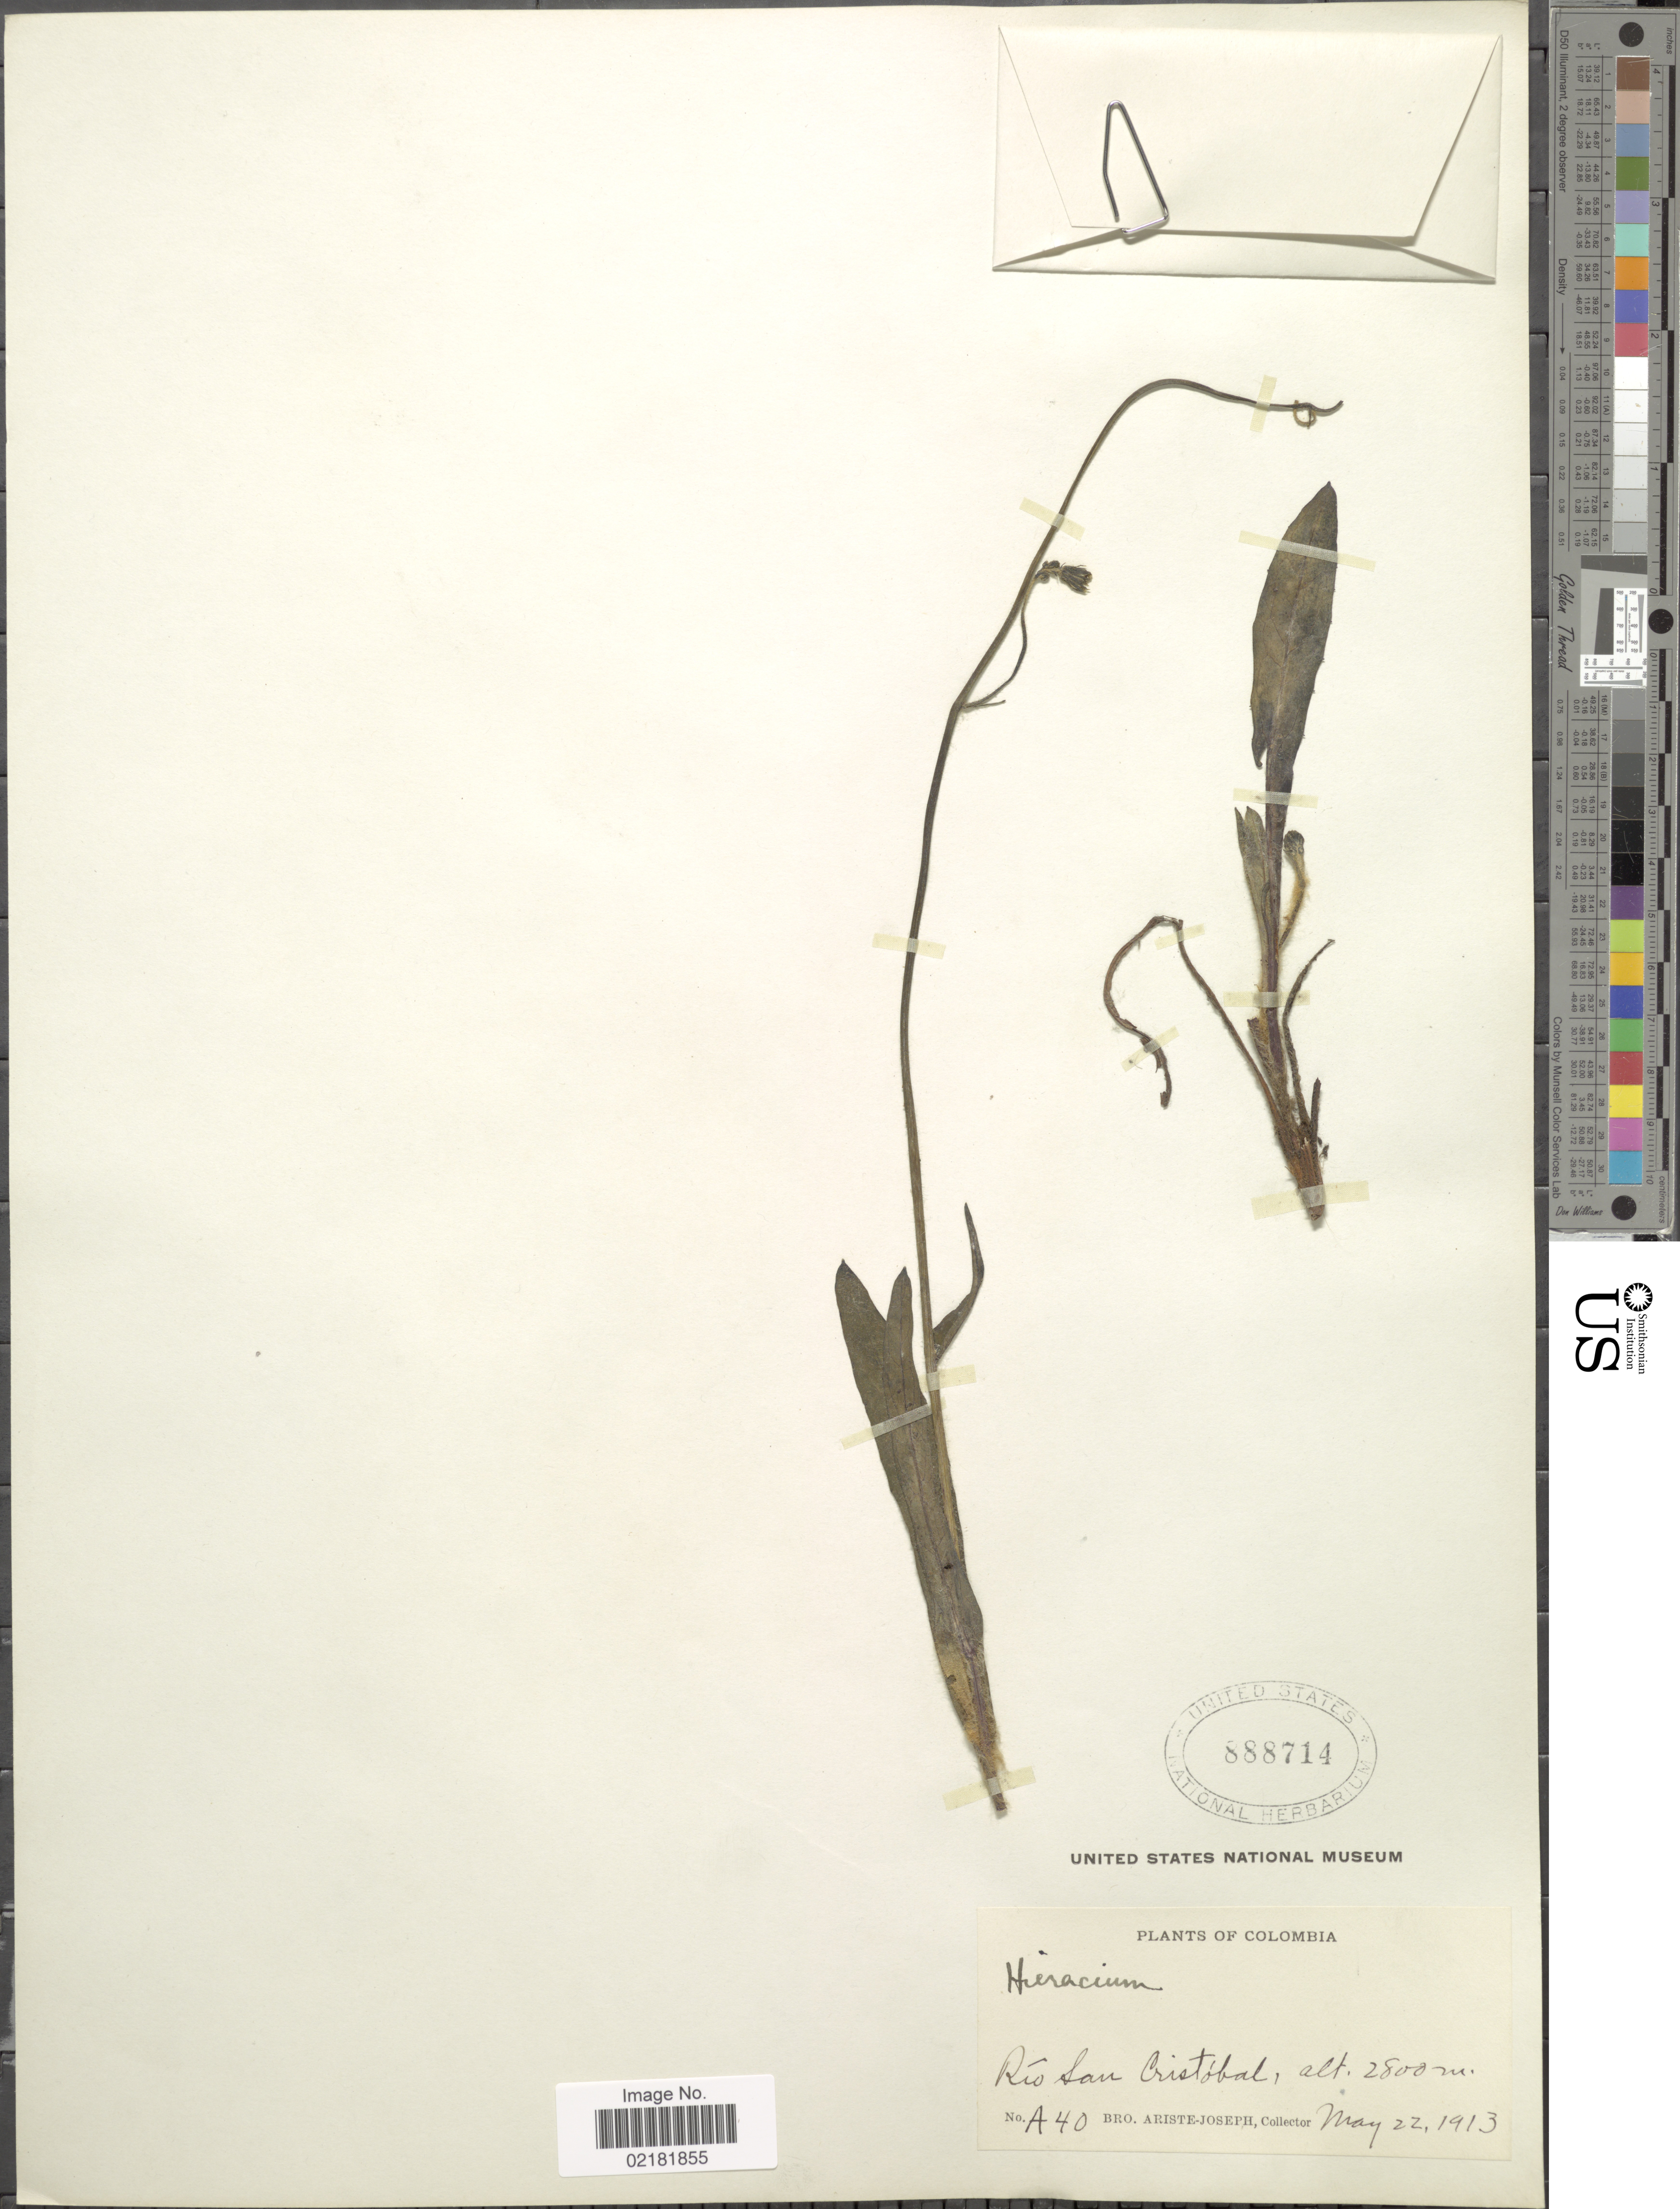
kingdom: Plantae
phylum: Tracheophyta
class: Magnoliopsida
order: Asterales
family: Asteraceae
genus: Hieracium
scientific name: Hieracium repandulare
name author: Druce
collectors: Bro. Ariste-Joseph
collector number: A40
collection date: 1913-05-22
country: Colombia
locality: Rio San Cristobal.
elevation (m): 2800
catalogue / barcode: US 888714